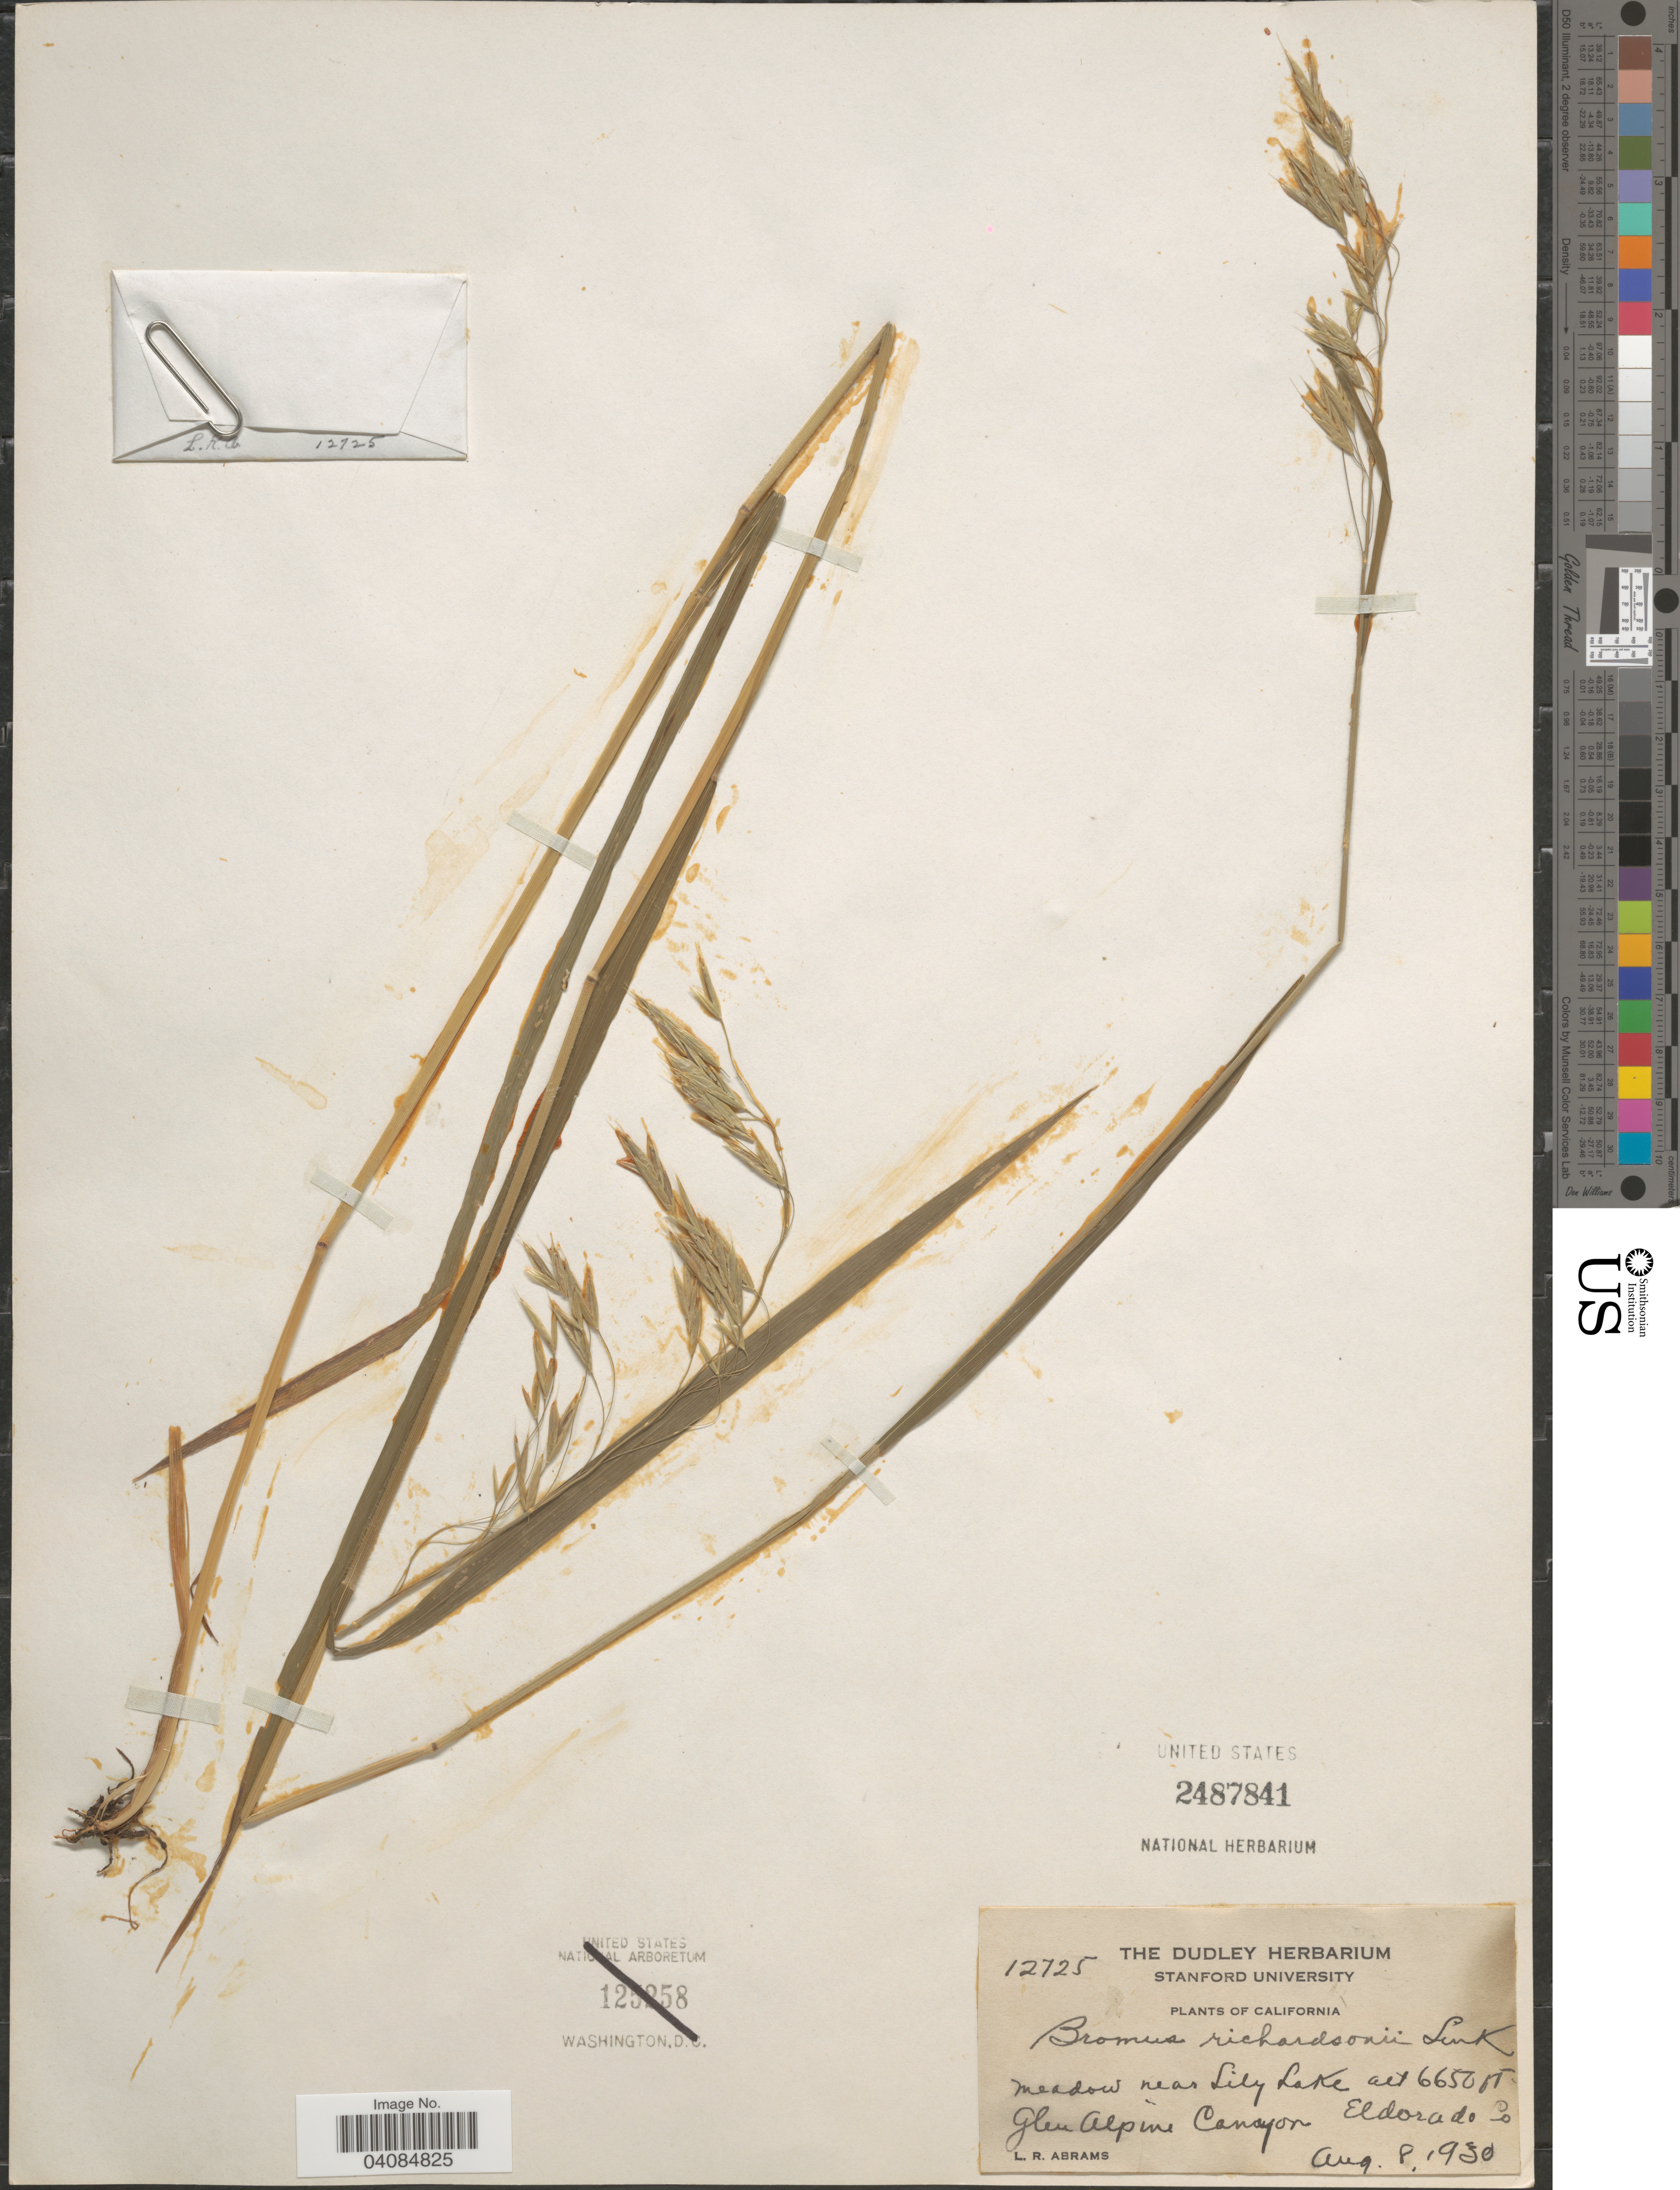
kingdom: Plantae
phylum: Tracheophyta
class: Liliopsida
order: Poales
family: Poaceae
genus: Bromus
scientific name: Bromus richardsonii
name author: Link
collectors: L. Abrams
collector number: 12725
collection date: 1930-08-08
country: United States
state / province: California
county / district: El Dorado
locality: Meadow near Lily Lake. Glen Alpine Canyon. Eldorado Co.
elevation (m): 2027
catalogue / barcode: US 2487841